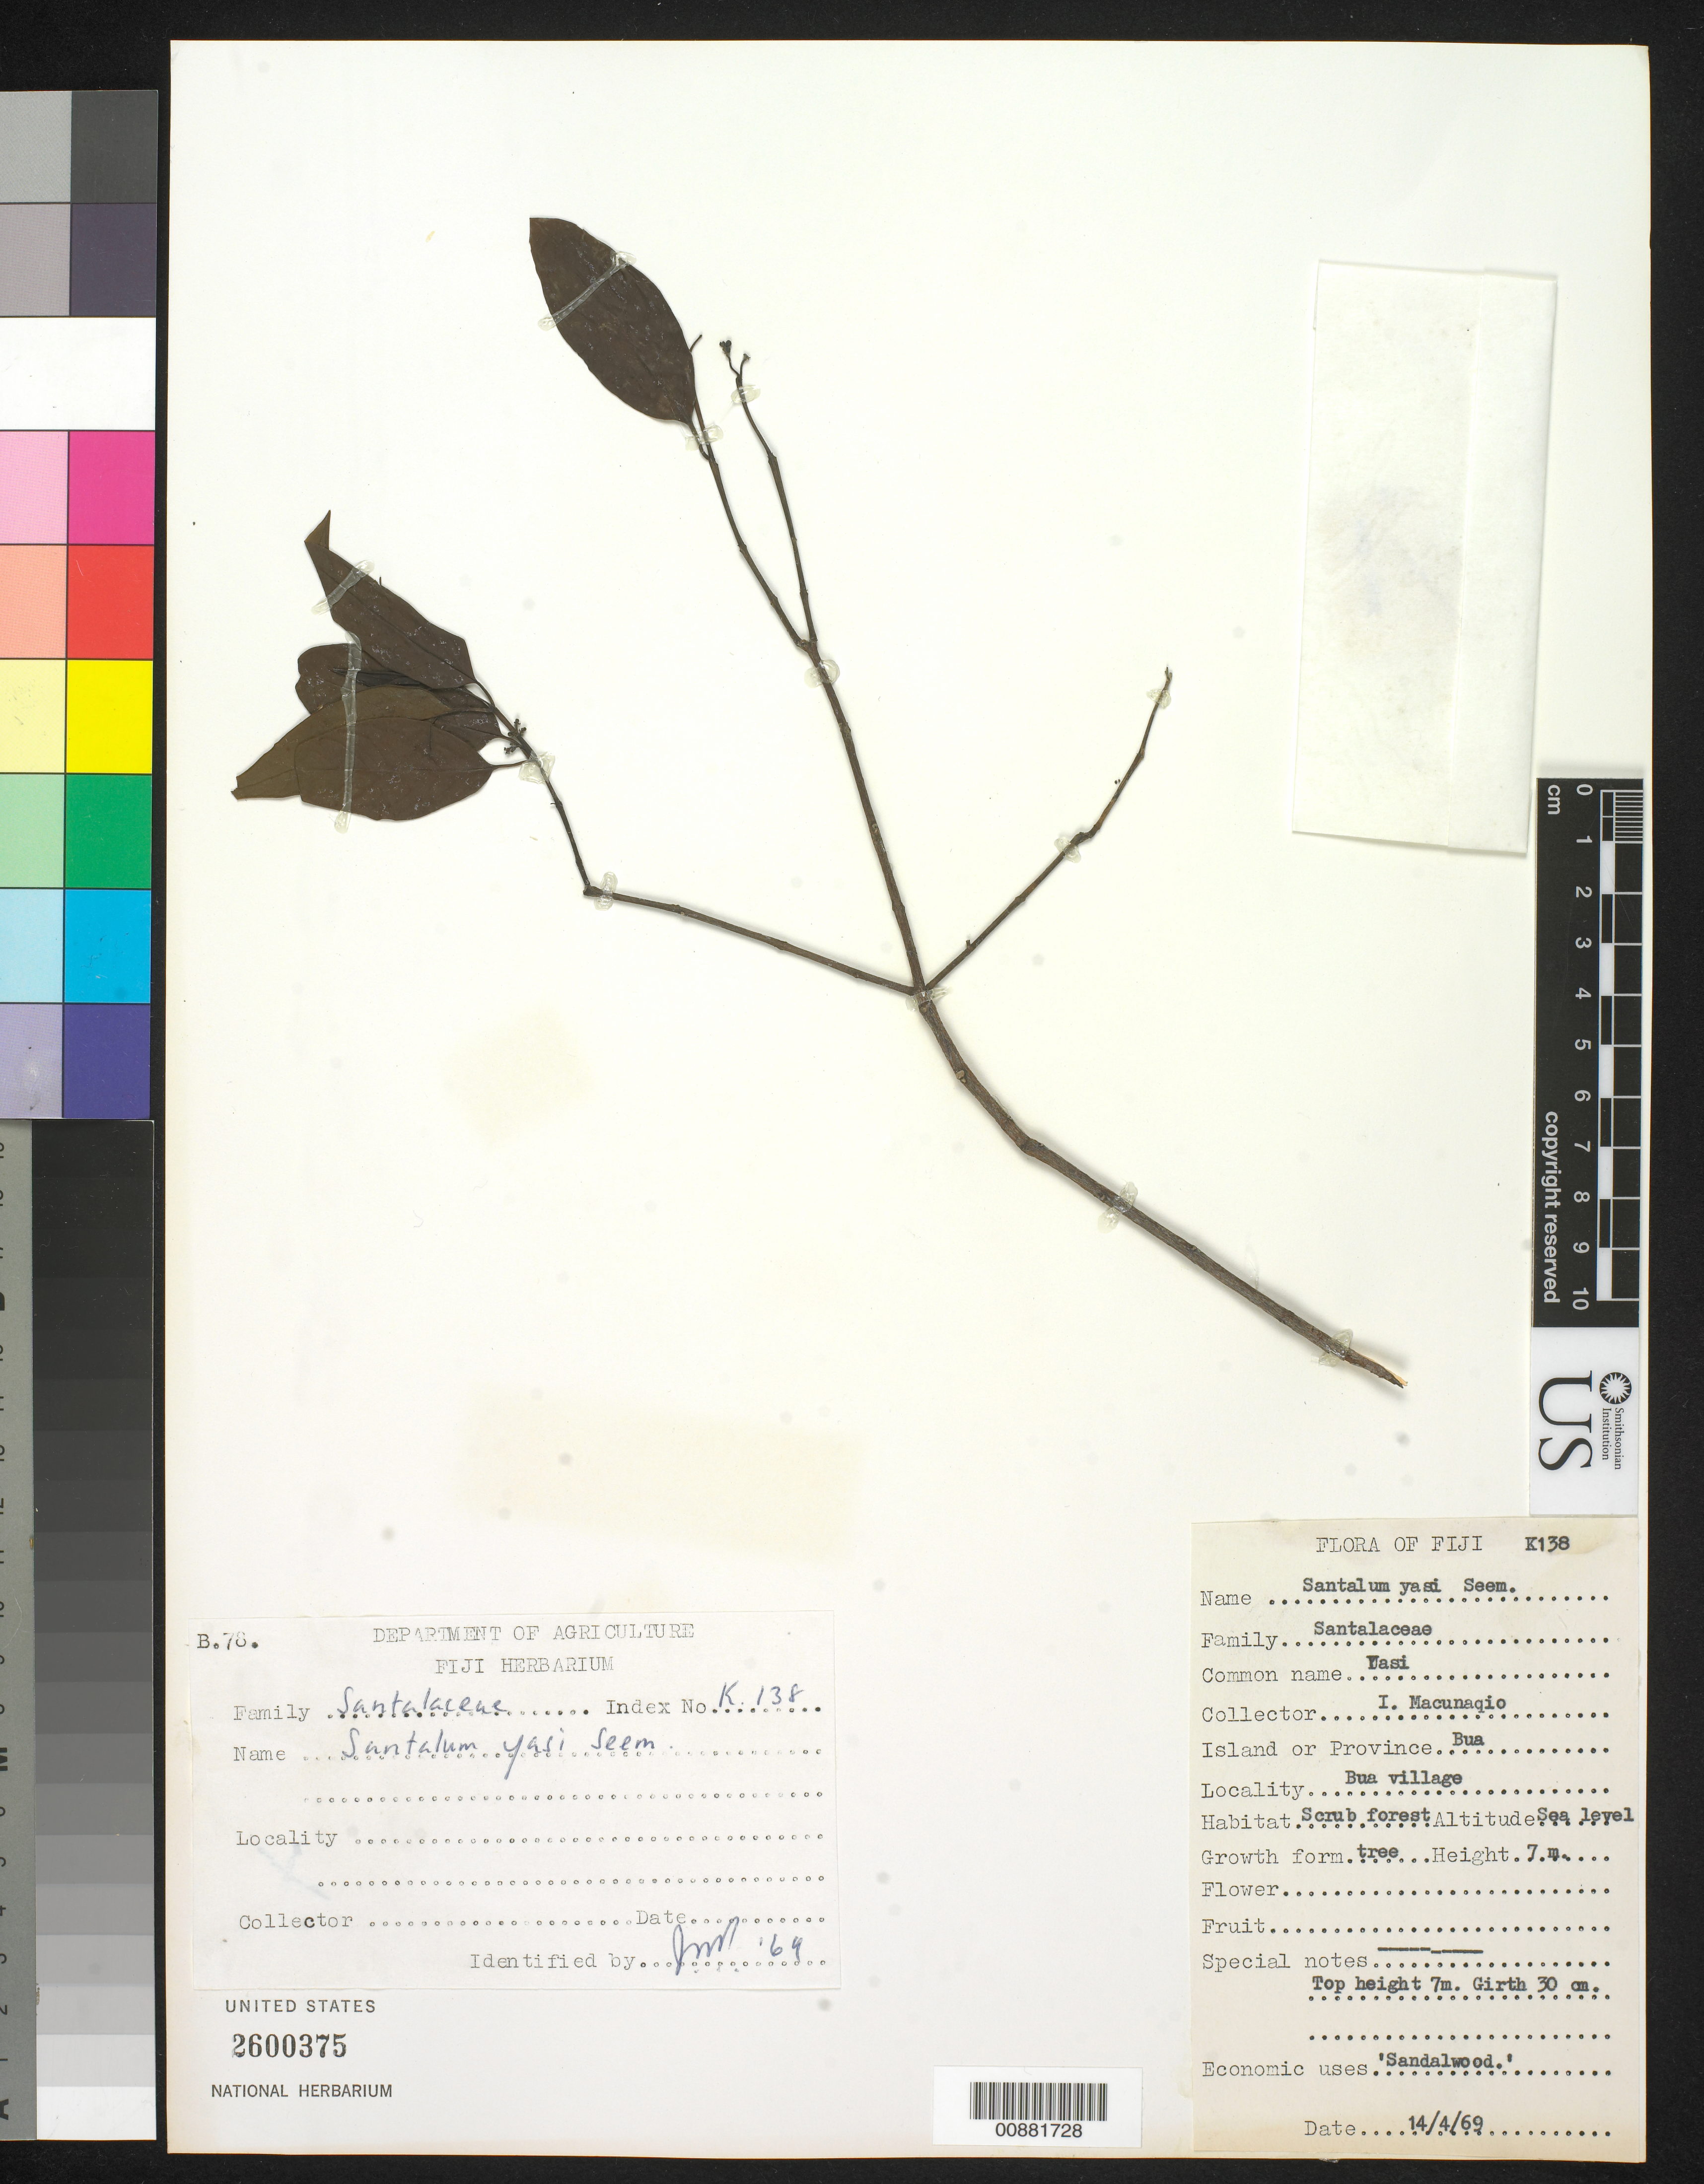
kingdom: Plantae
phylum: Tracheophyta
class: Magnoliopsida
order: Santalales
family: Santalaceae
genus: Santalum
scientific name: Santalum yasi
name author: Seem.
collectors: I. Macunaqio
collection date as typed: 14 Apr 1969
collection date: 1969-04-14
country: Fiji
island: Bua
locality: Bua village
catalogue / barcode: US 2600375